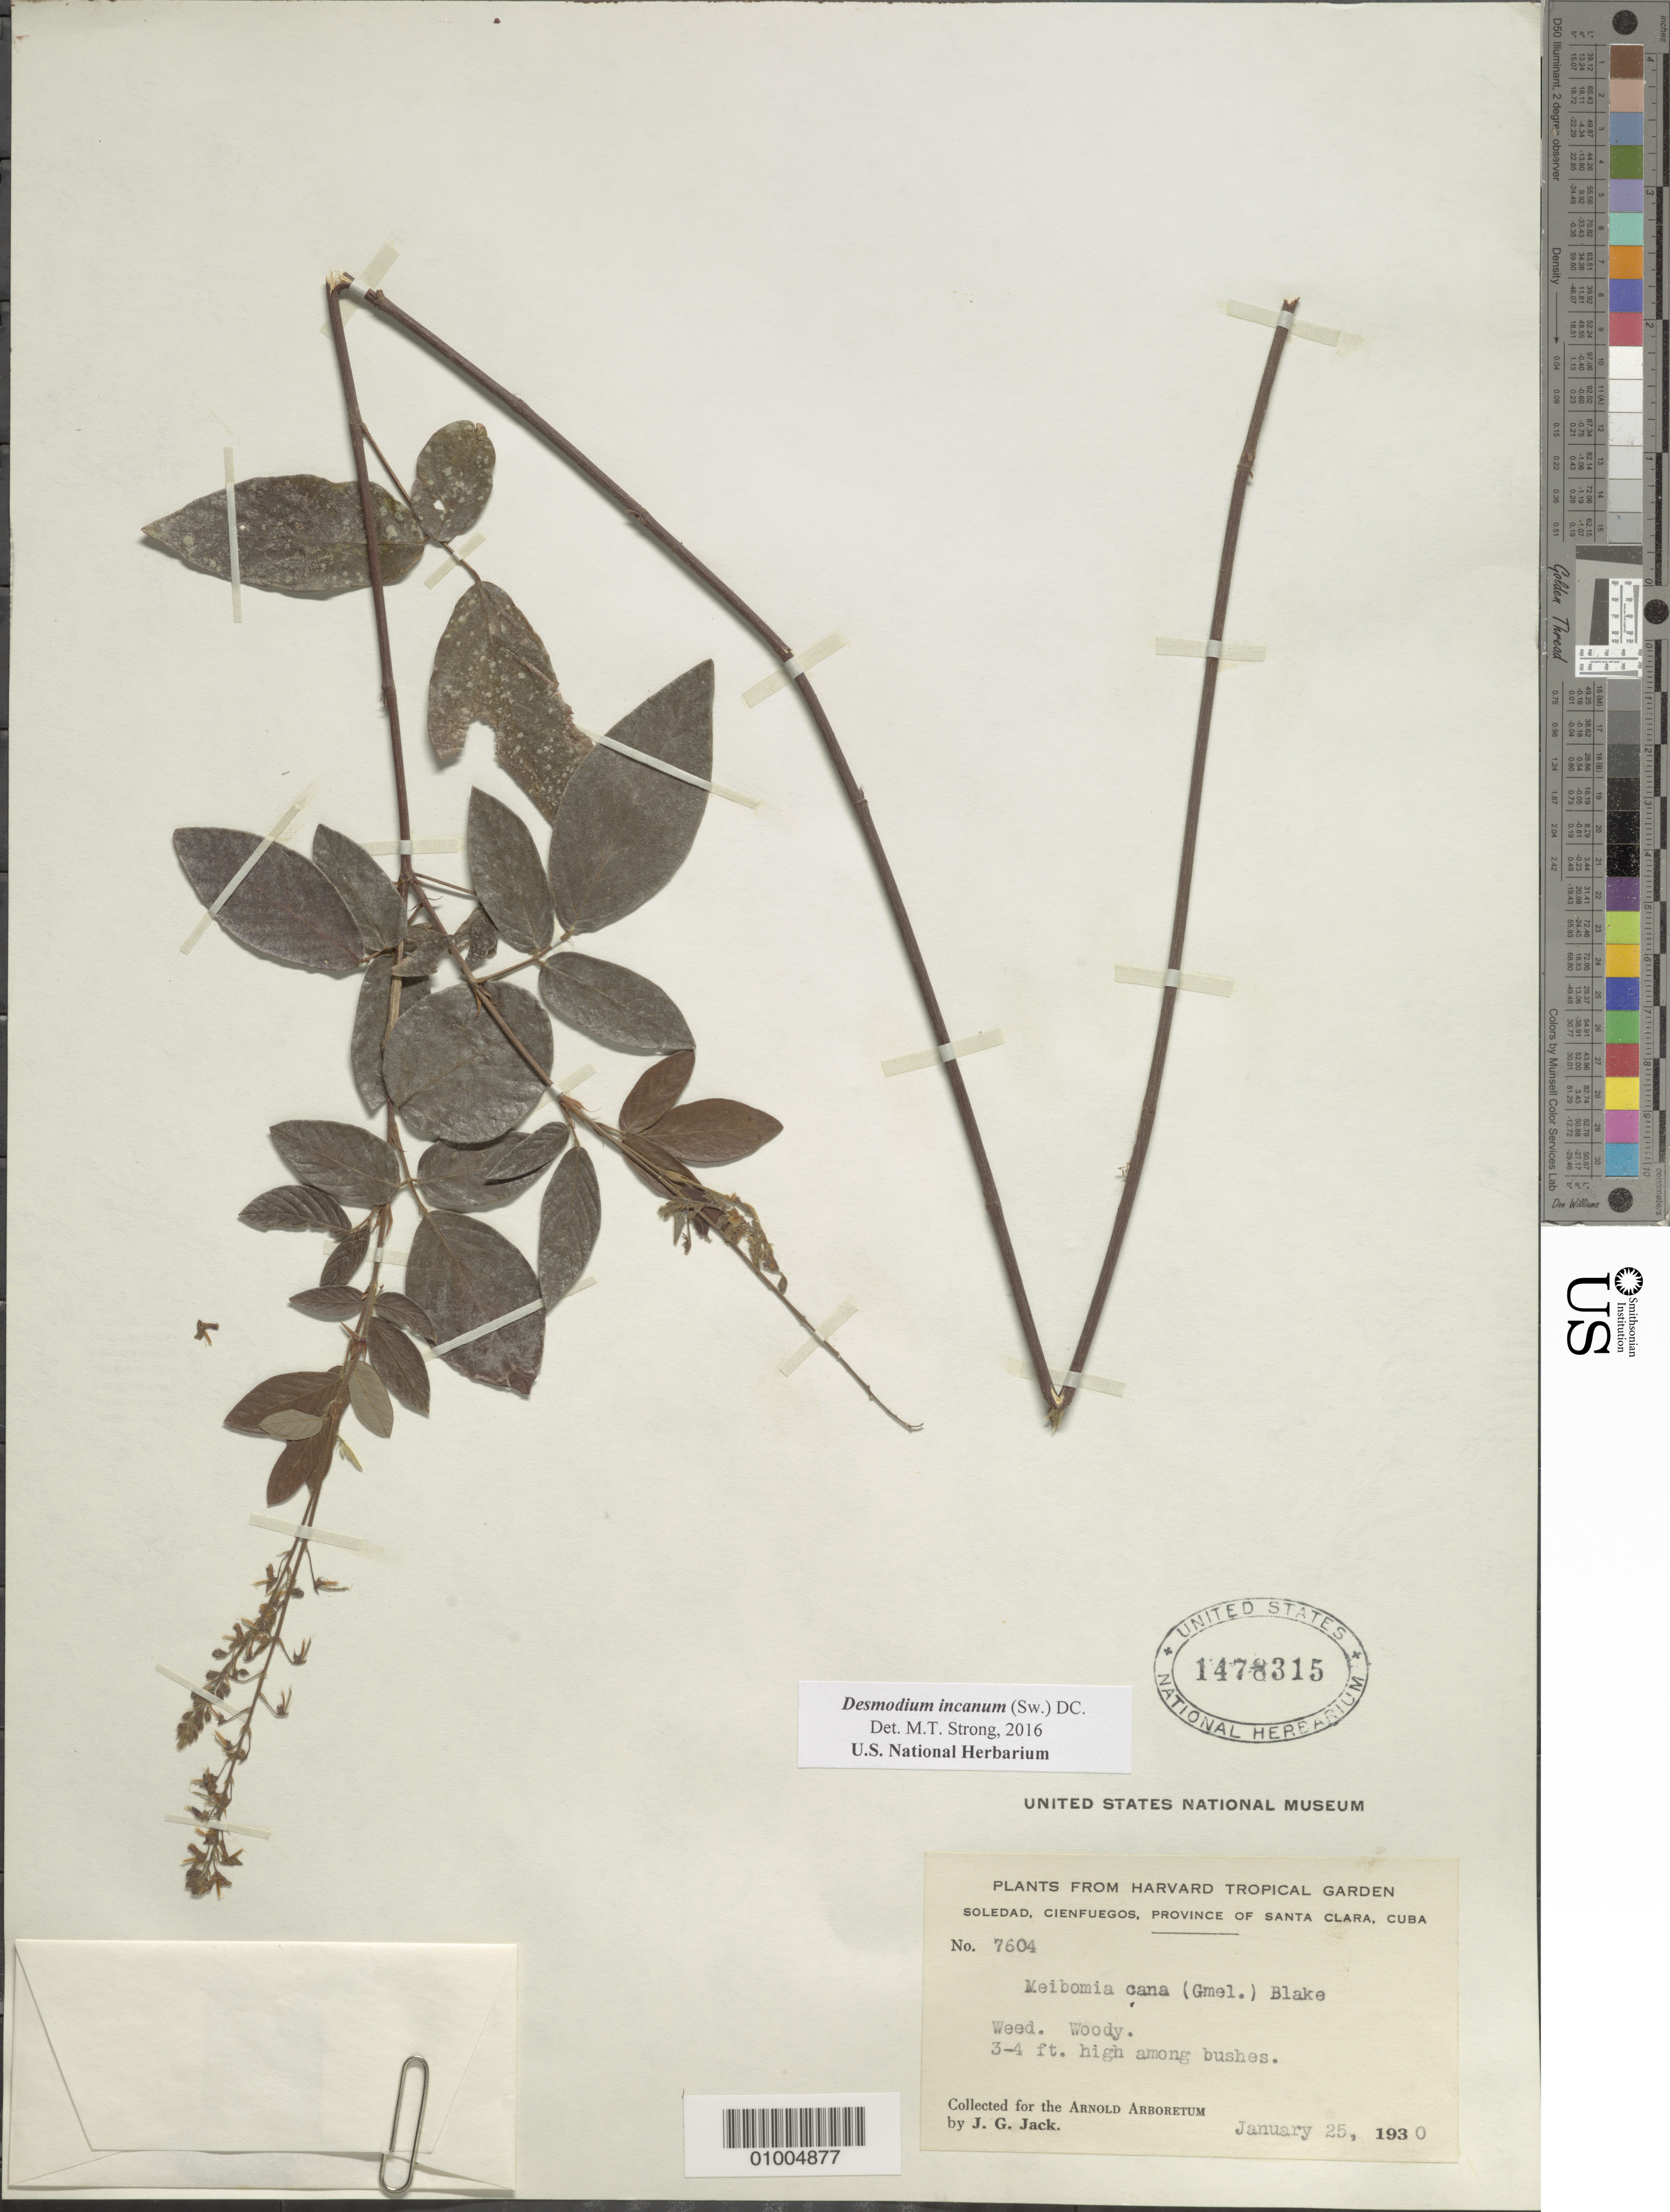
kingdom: Plantae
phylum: Tracheophyta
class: Magnoliopsida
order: Fabales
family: Fabaceae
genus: Desmodium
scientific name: Desmodium incanum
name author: (Sw.) DC.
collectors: J. G. Jack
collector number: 7604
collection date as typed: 25 Jan 1930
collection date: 1930-01-25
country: Cuba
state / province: Cienfuegos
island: Cuba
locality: Soledad, Cienfuegos, Province of Santa Clara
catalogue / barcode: US 1478315